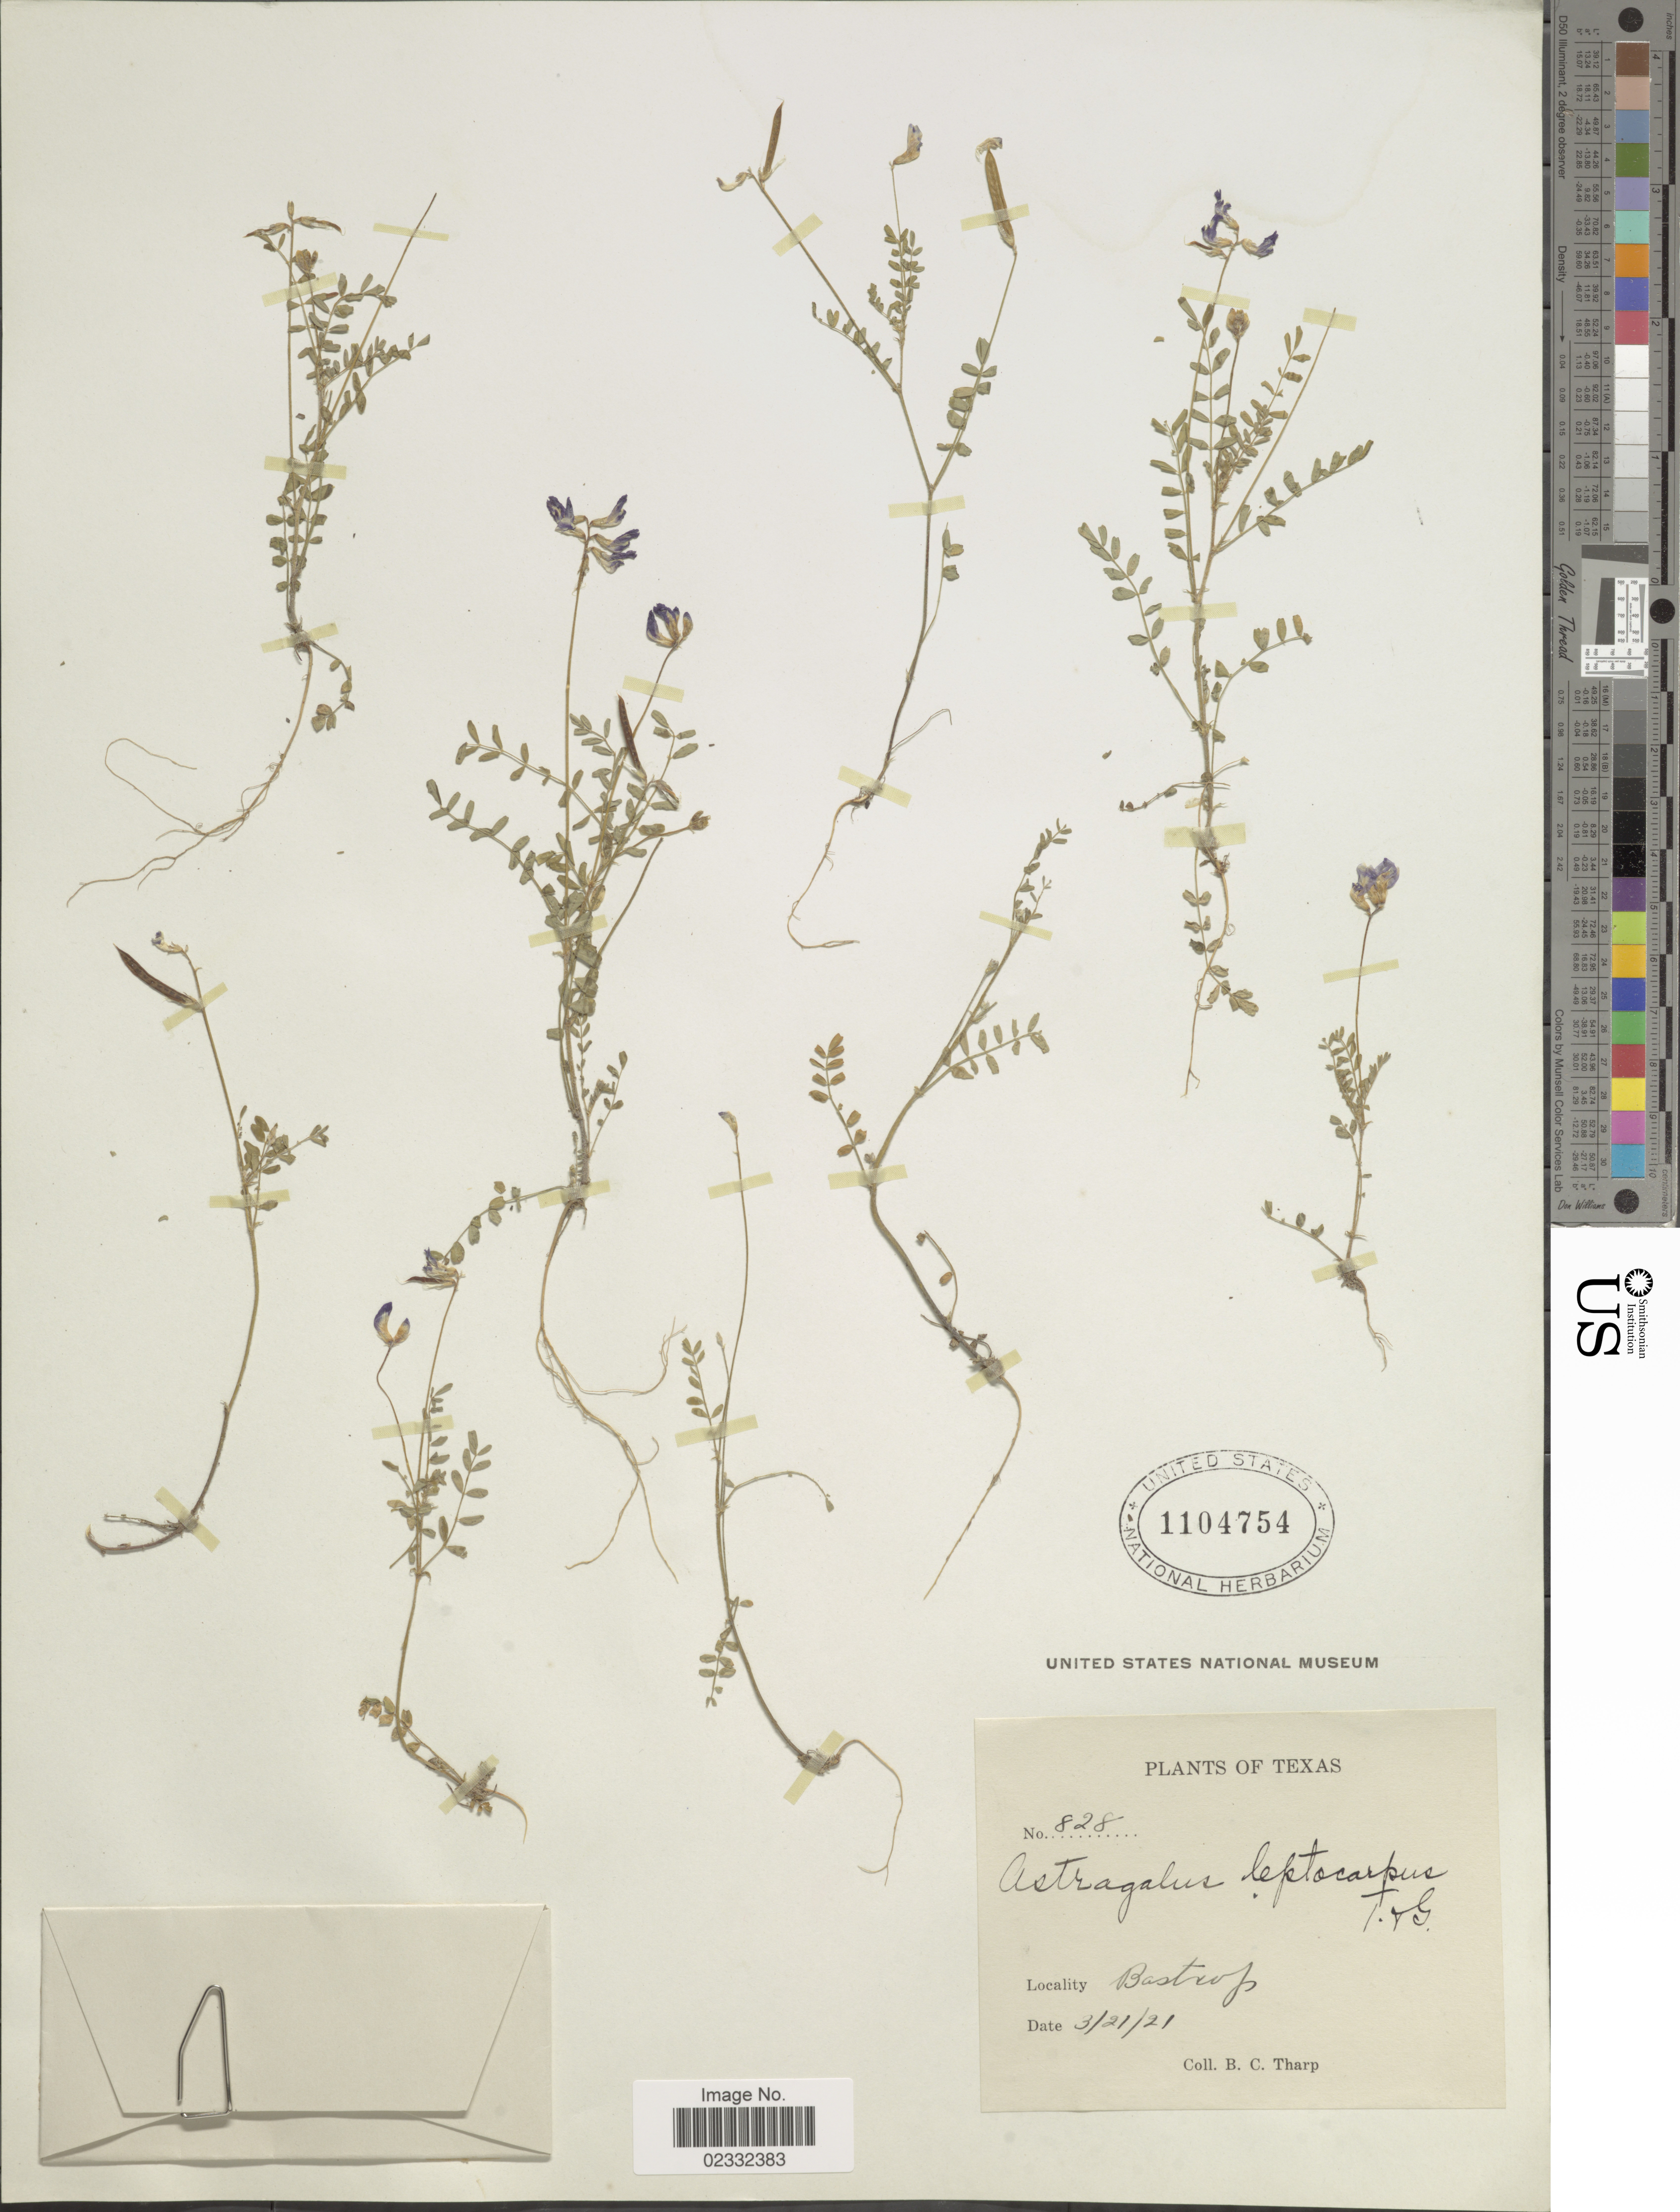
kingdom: Plantae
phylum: Tracheophyta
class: Magnoliopsida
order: Fabales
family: Fabaceae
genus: Astragalus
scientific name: Astragalus leptocarpus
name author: Torr. & A. Gray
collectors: B. C. Tharp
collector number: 828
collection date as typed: Transcribed d/m/y: 21/3/21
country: United States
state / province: Texas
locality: Bastrop.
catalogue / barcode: US 1104754